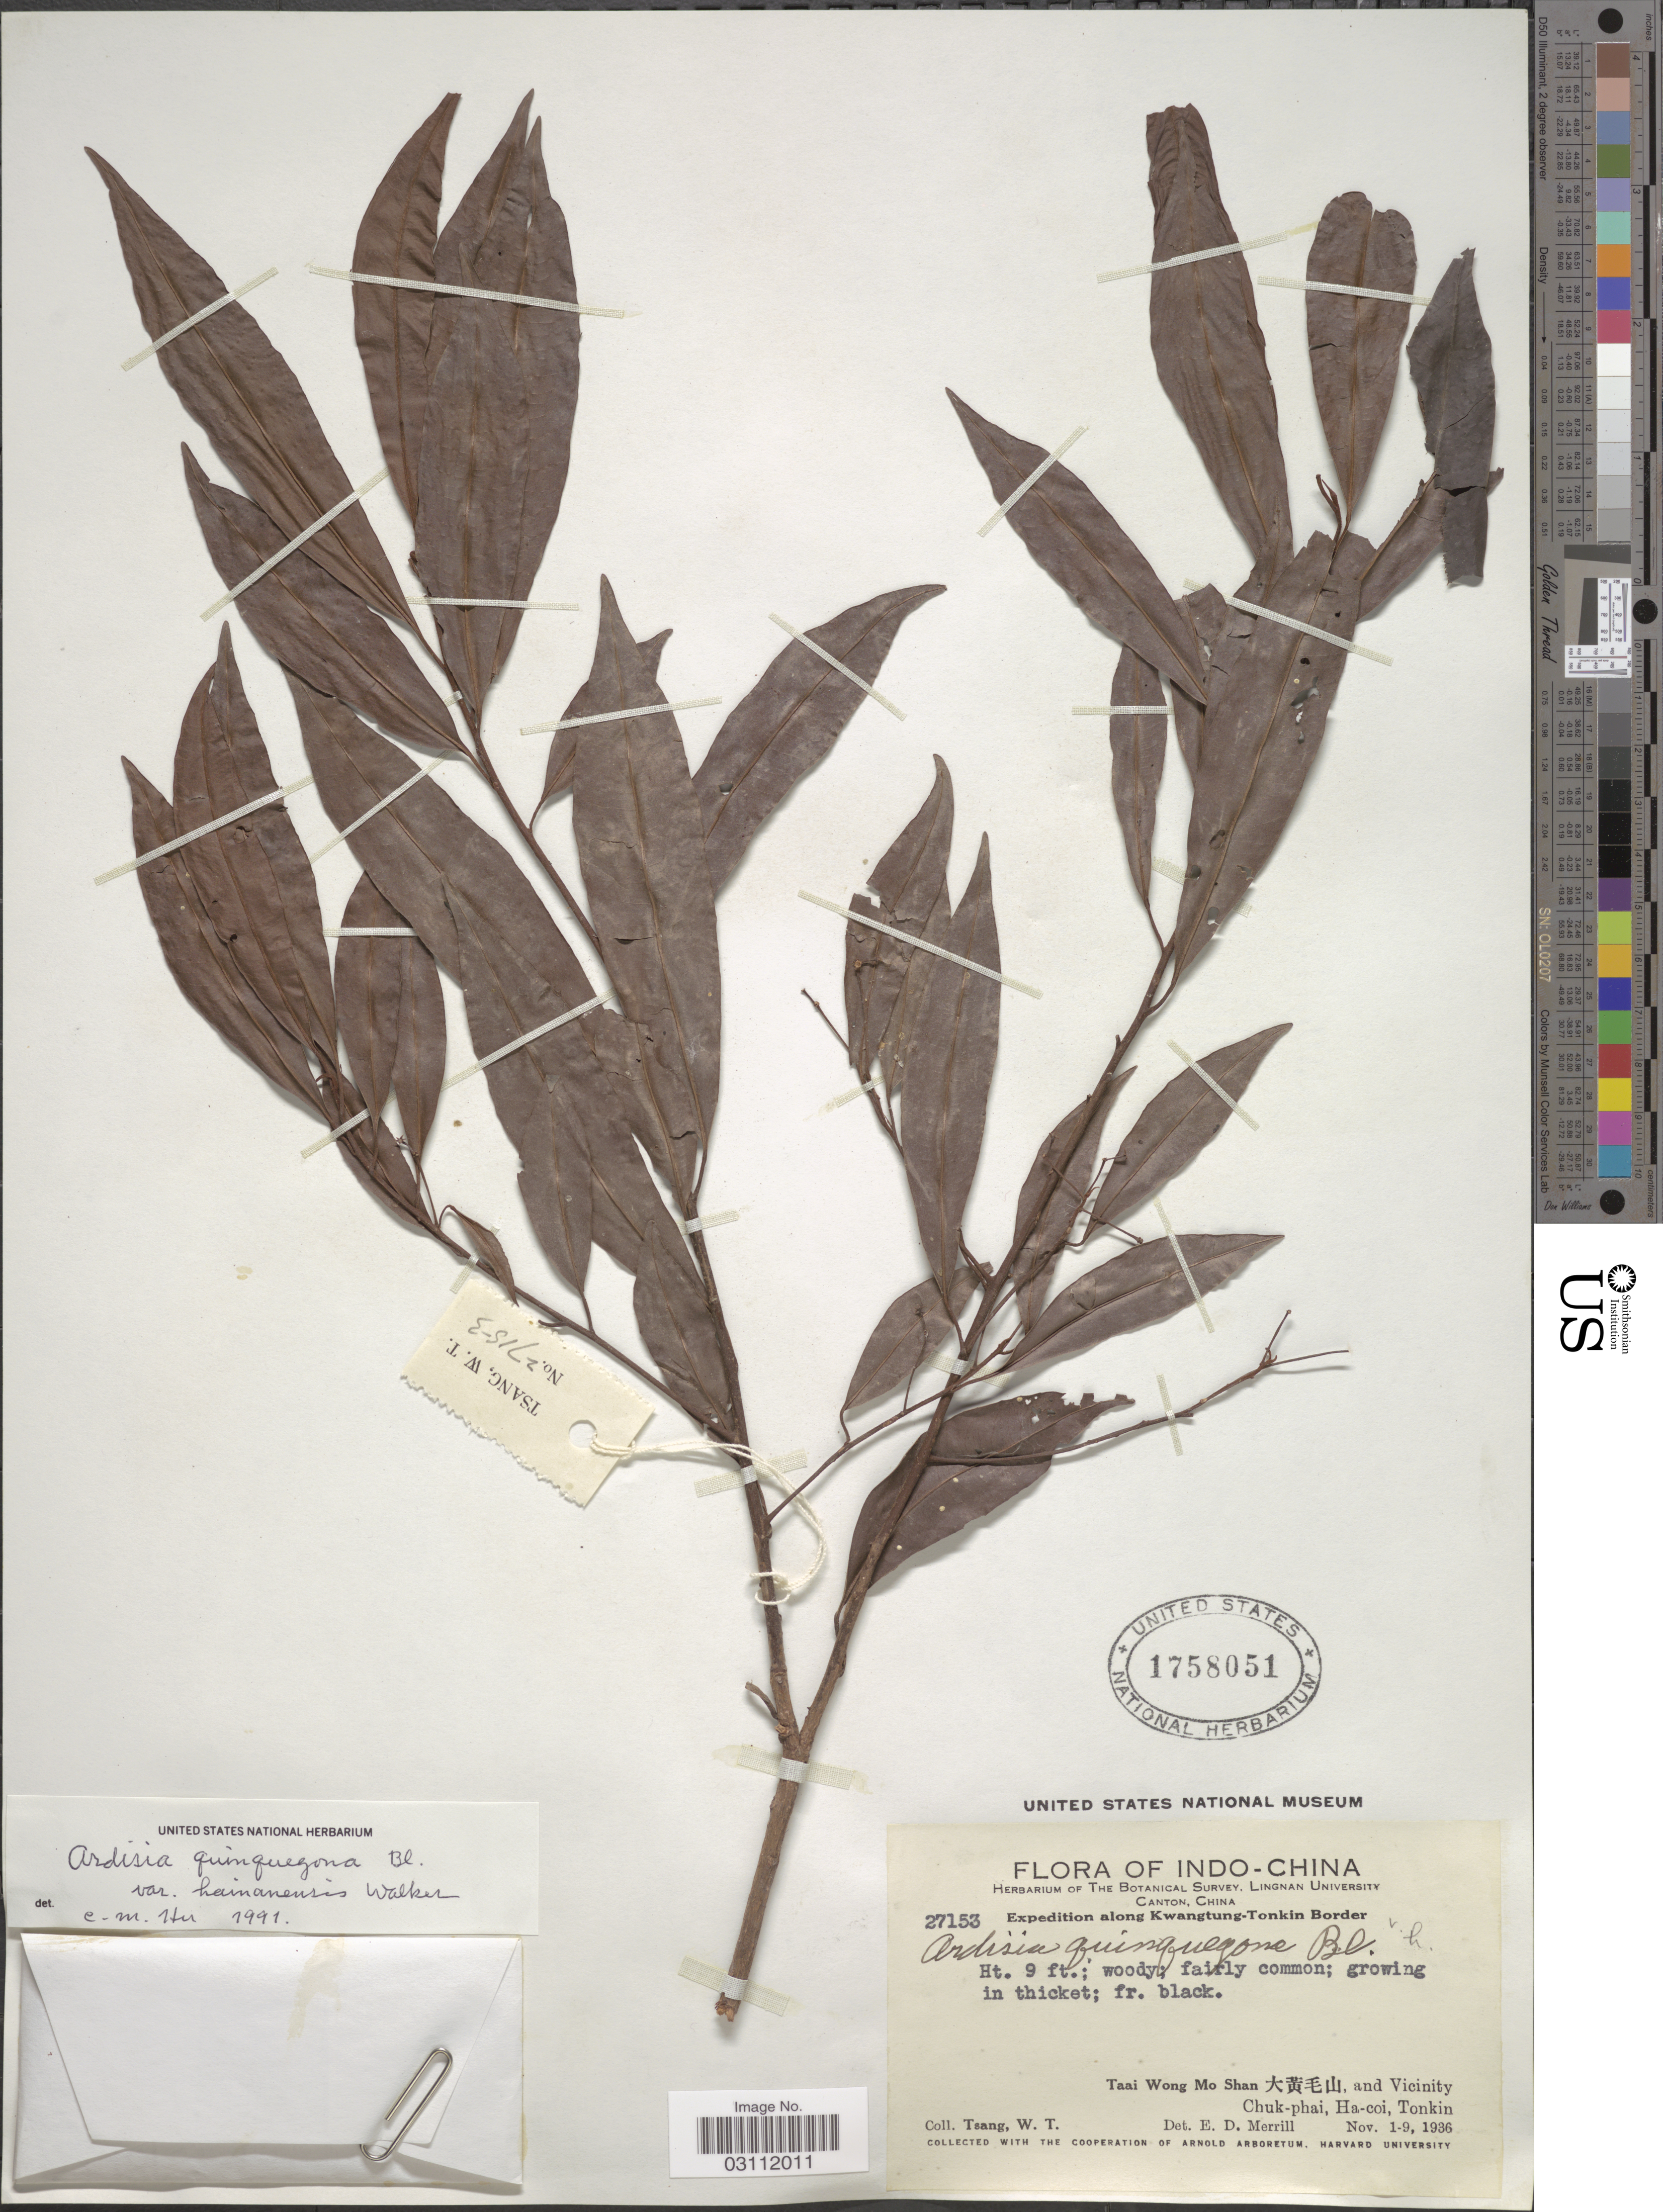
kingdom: Plantae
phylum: Tracheophyta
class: Magnoliopsida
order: Ericales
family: Primulaceae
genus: Ardisia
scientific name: Ardisia quinquegona var. hainanensis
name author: E. Walker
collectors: W. T. Tsang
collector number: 27153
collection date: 1936-11-01/1936-11-09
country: Vietnam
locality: Indo-China, along Kwangtung-Tonkin Border, Taai Wong Mo Shan, and Vicinity, Chuk-phai, Ha-coi, Tonkin.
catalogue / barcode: US 1758051